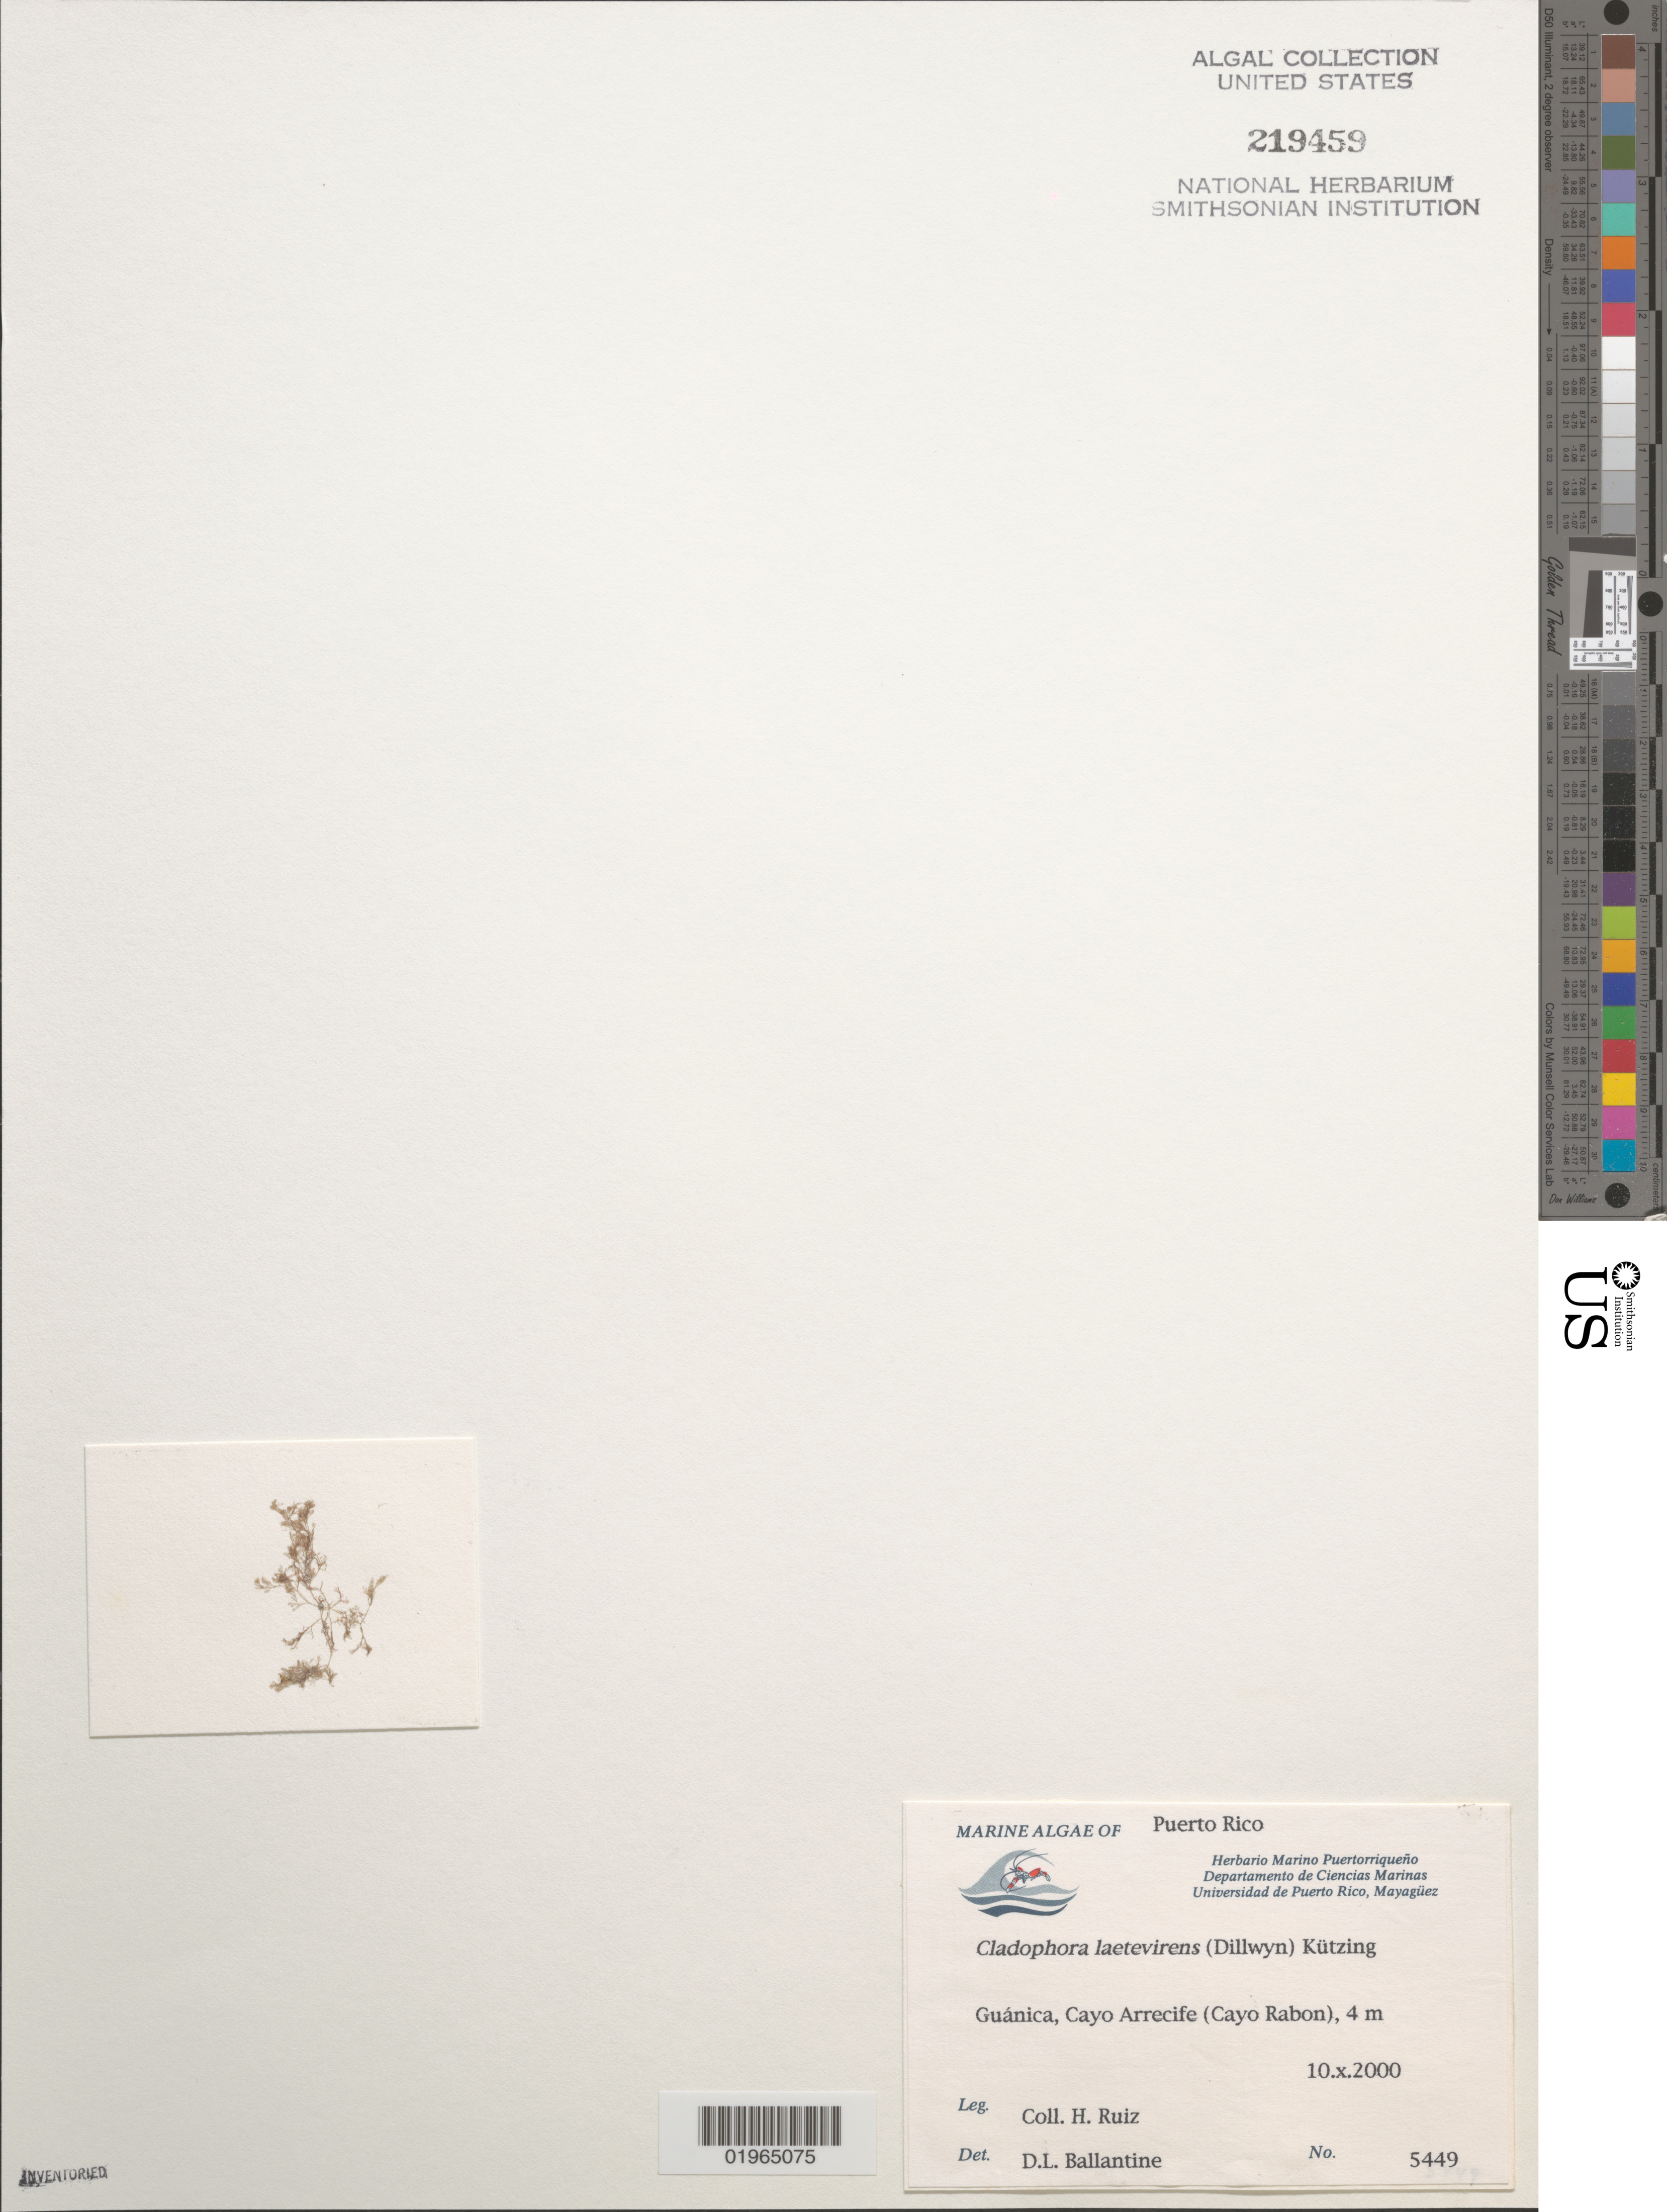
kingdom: Plantae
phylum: Chlorophyta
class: Ulvophyceae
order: Cladophorales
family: Cladophoraceae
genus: Cladophora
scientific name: Cladophora laetevirens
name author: (Dillwyn) Kütz.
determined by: Ballantine, D. L.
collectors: H. Ruiz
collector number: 5449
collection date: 2000-10-10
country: Puerto Rico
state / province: Guanica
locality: Cayo Arrecife (Cayo Rabon)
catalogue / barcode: US 219459